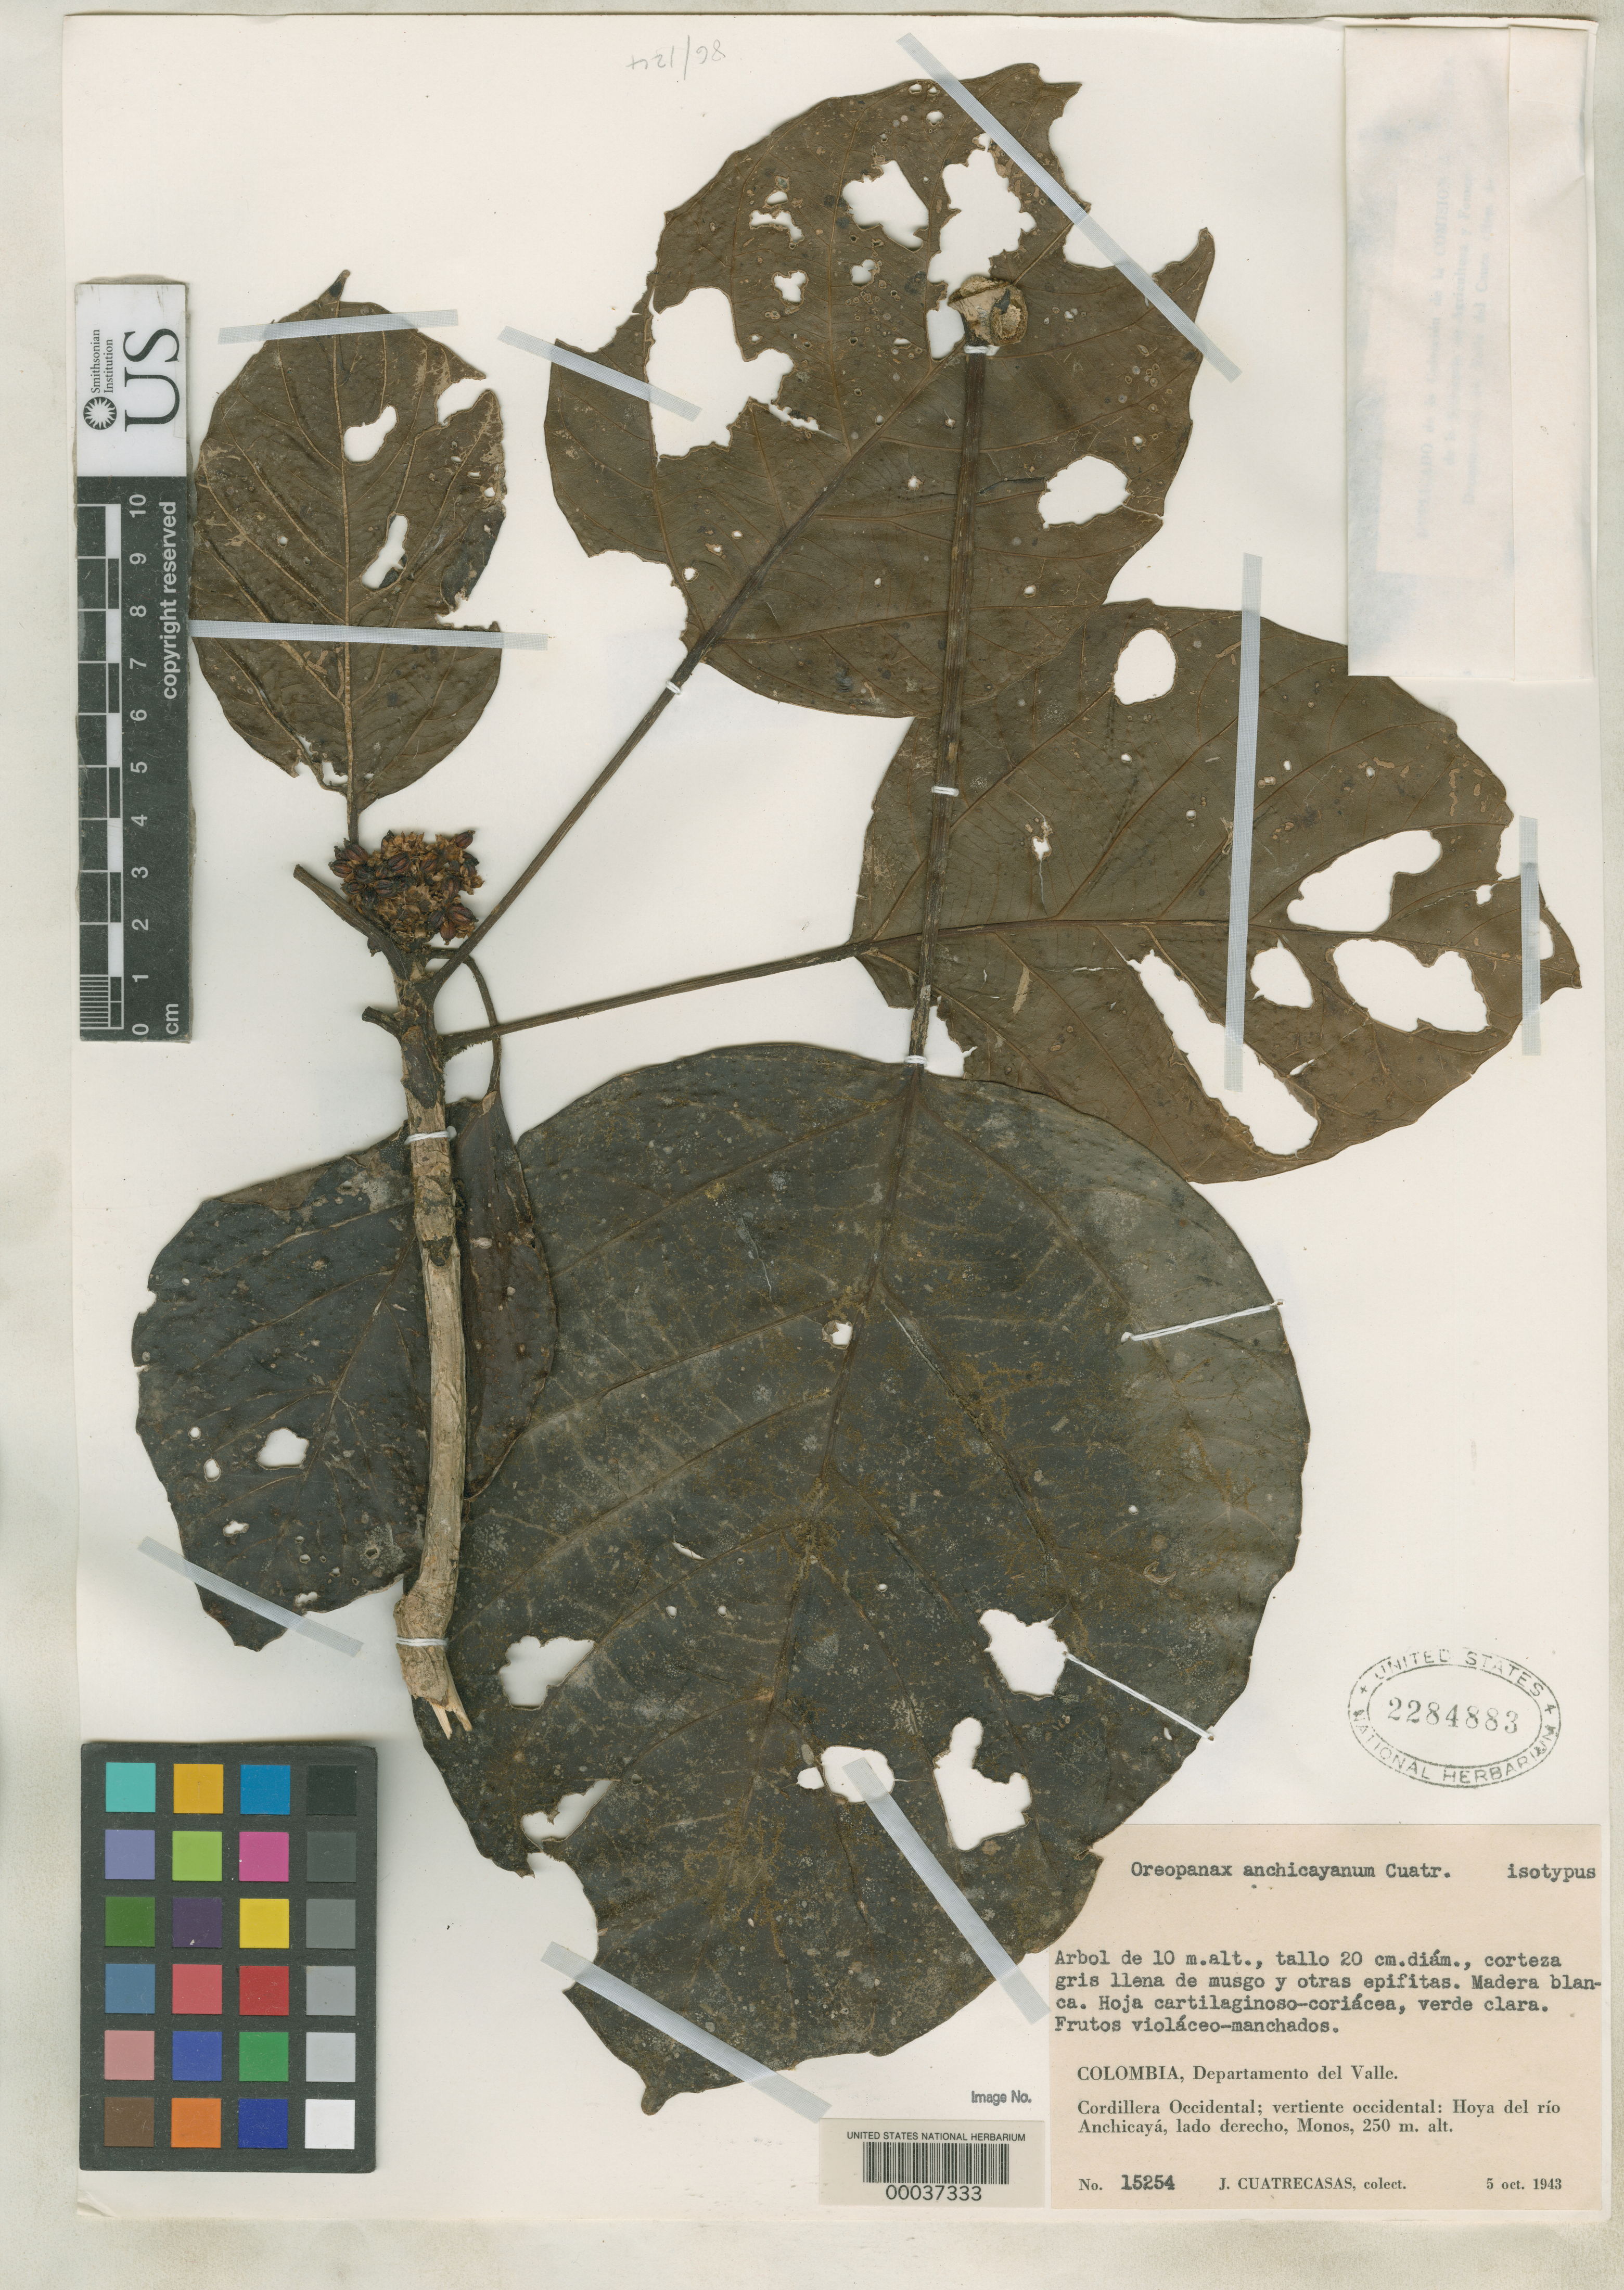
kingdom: Plantae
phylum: Tracheophyta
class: Magnoliopsida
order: Apiales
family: Araliaceae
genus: Oreopanax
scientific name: Oreopanax anchicayanus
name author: Cuatrec.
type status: Isotype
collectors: J. Cuatrecasas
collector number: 15254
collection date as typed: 05 Oct 1943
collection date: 1943-10-05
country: Colombia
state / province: Valle del Cauca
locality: Cordillera Occidental, Hoya del Rio Anchicaya, Monos.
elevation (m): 250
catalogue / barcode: US 2284883